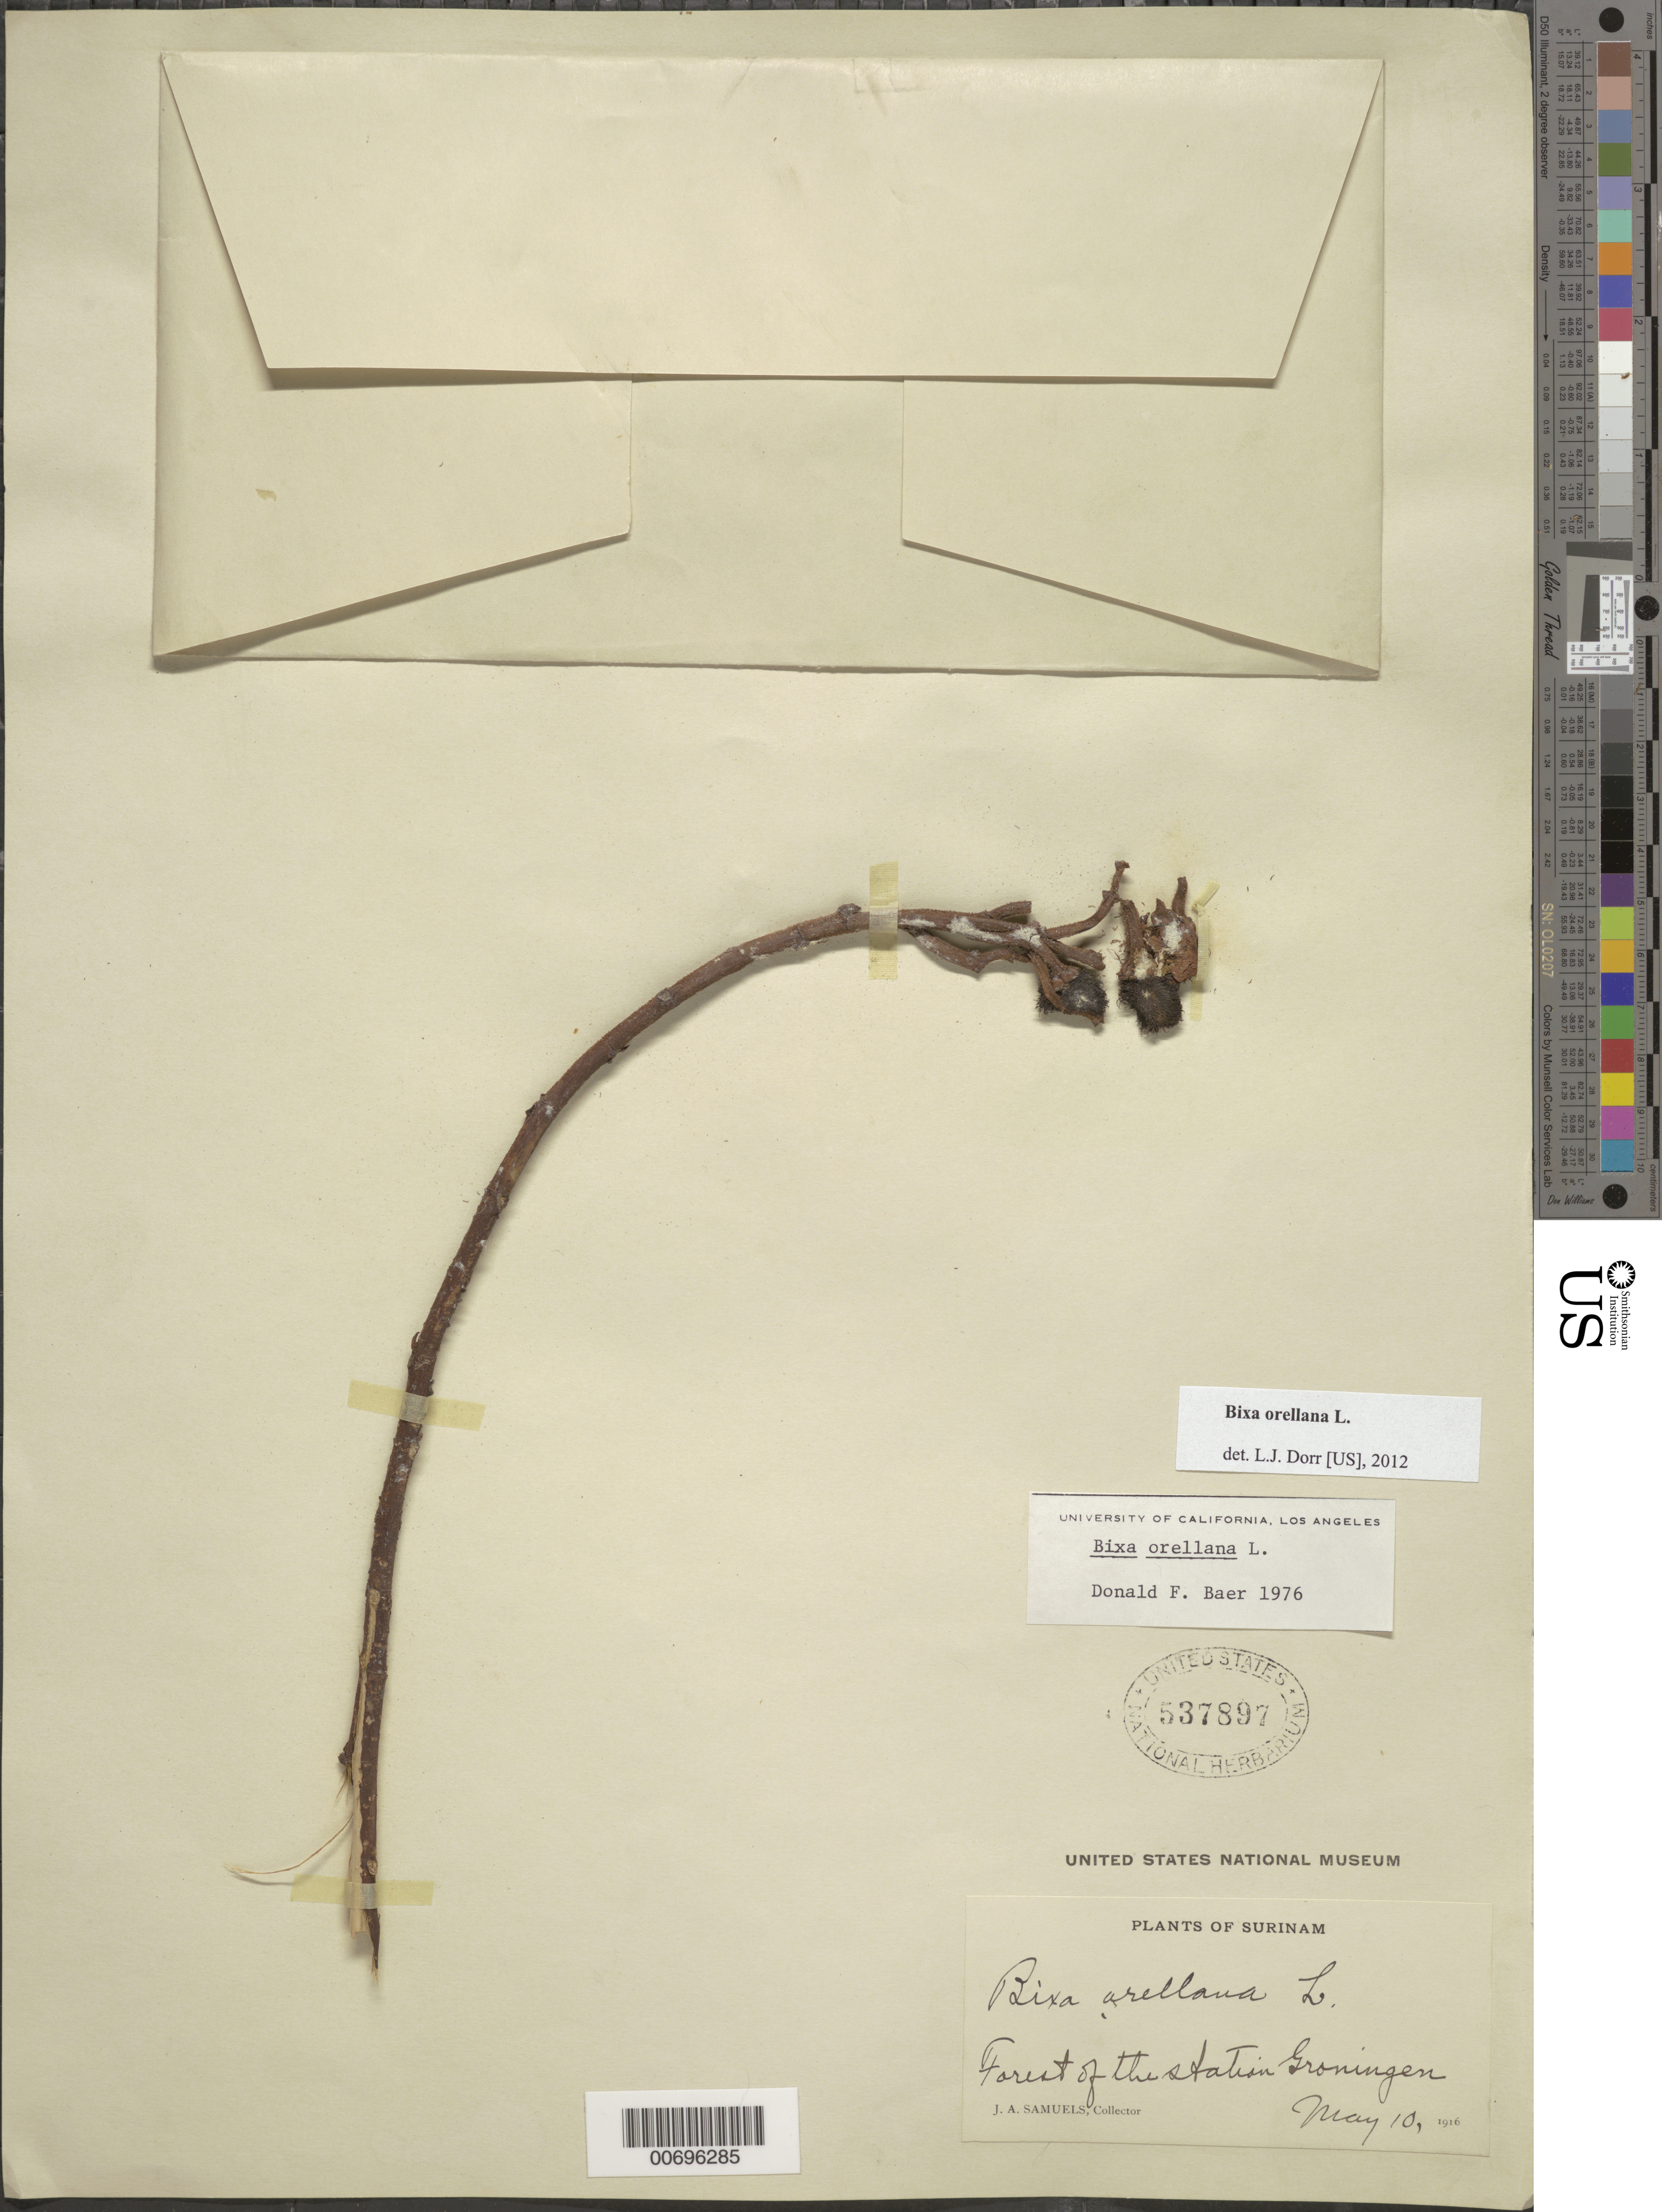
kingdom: Plantae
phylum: Tracheophyta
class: Magnoliopsida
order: Malvales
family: Bixaceae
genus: Bixa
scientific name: Bixa orellana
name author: L.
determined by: Baer, D. F.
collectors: J. A. Samuels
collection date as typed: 10-May-16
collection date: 1916-05-10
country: Suriname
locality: Station Groningen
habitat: Forest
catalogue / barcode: US 537897